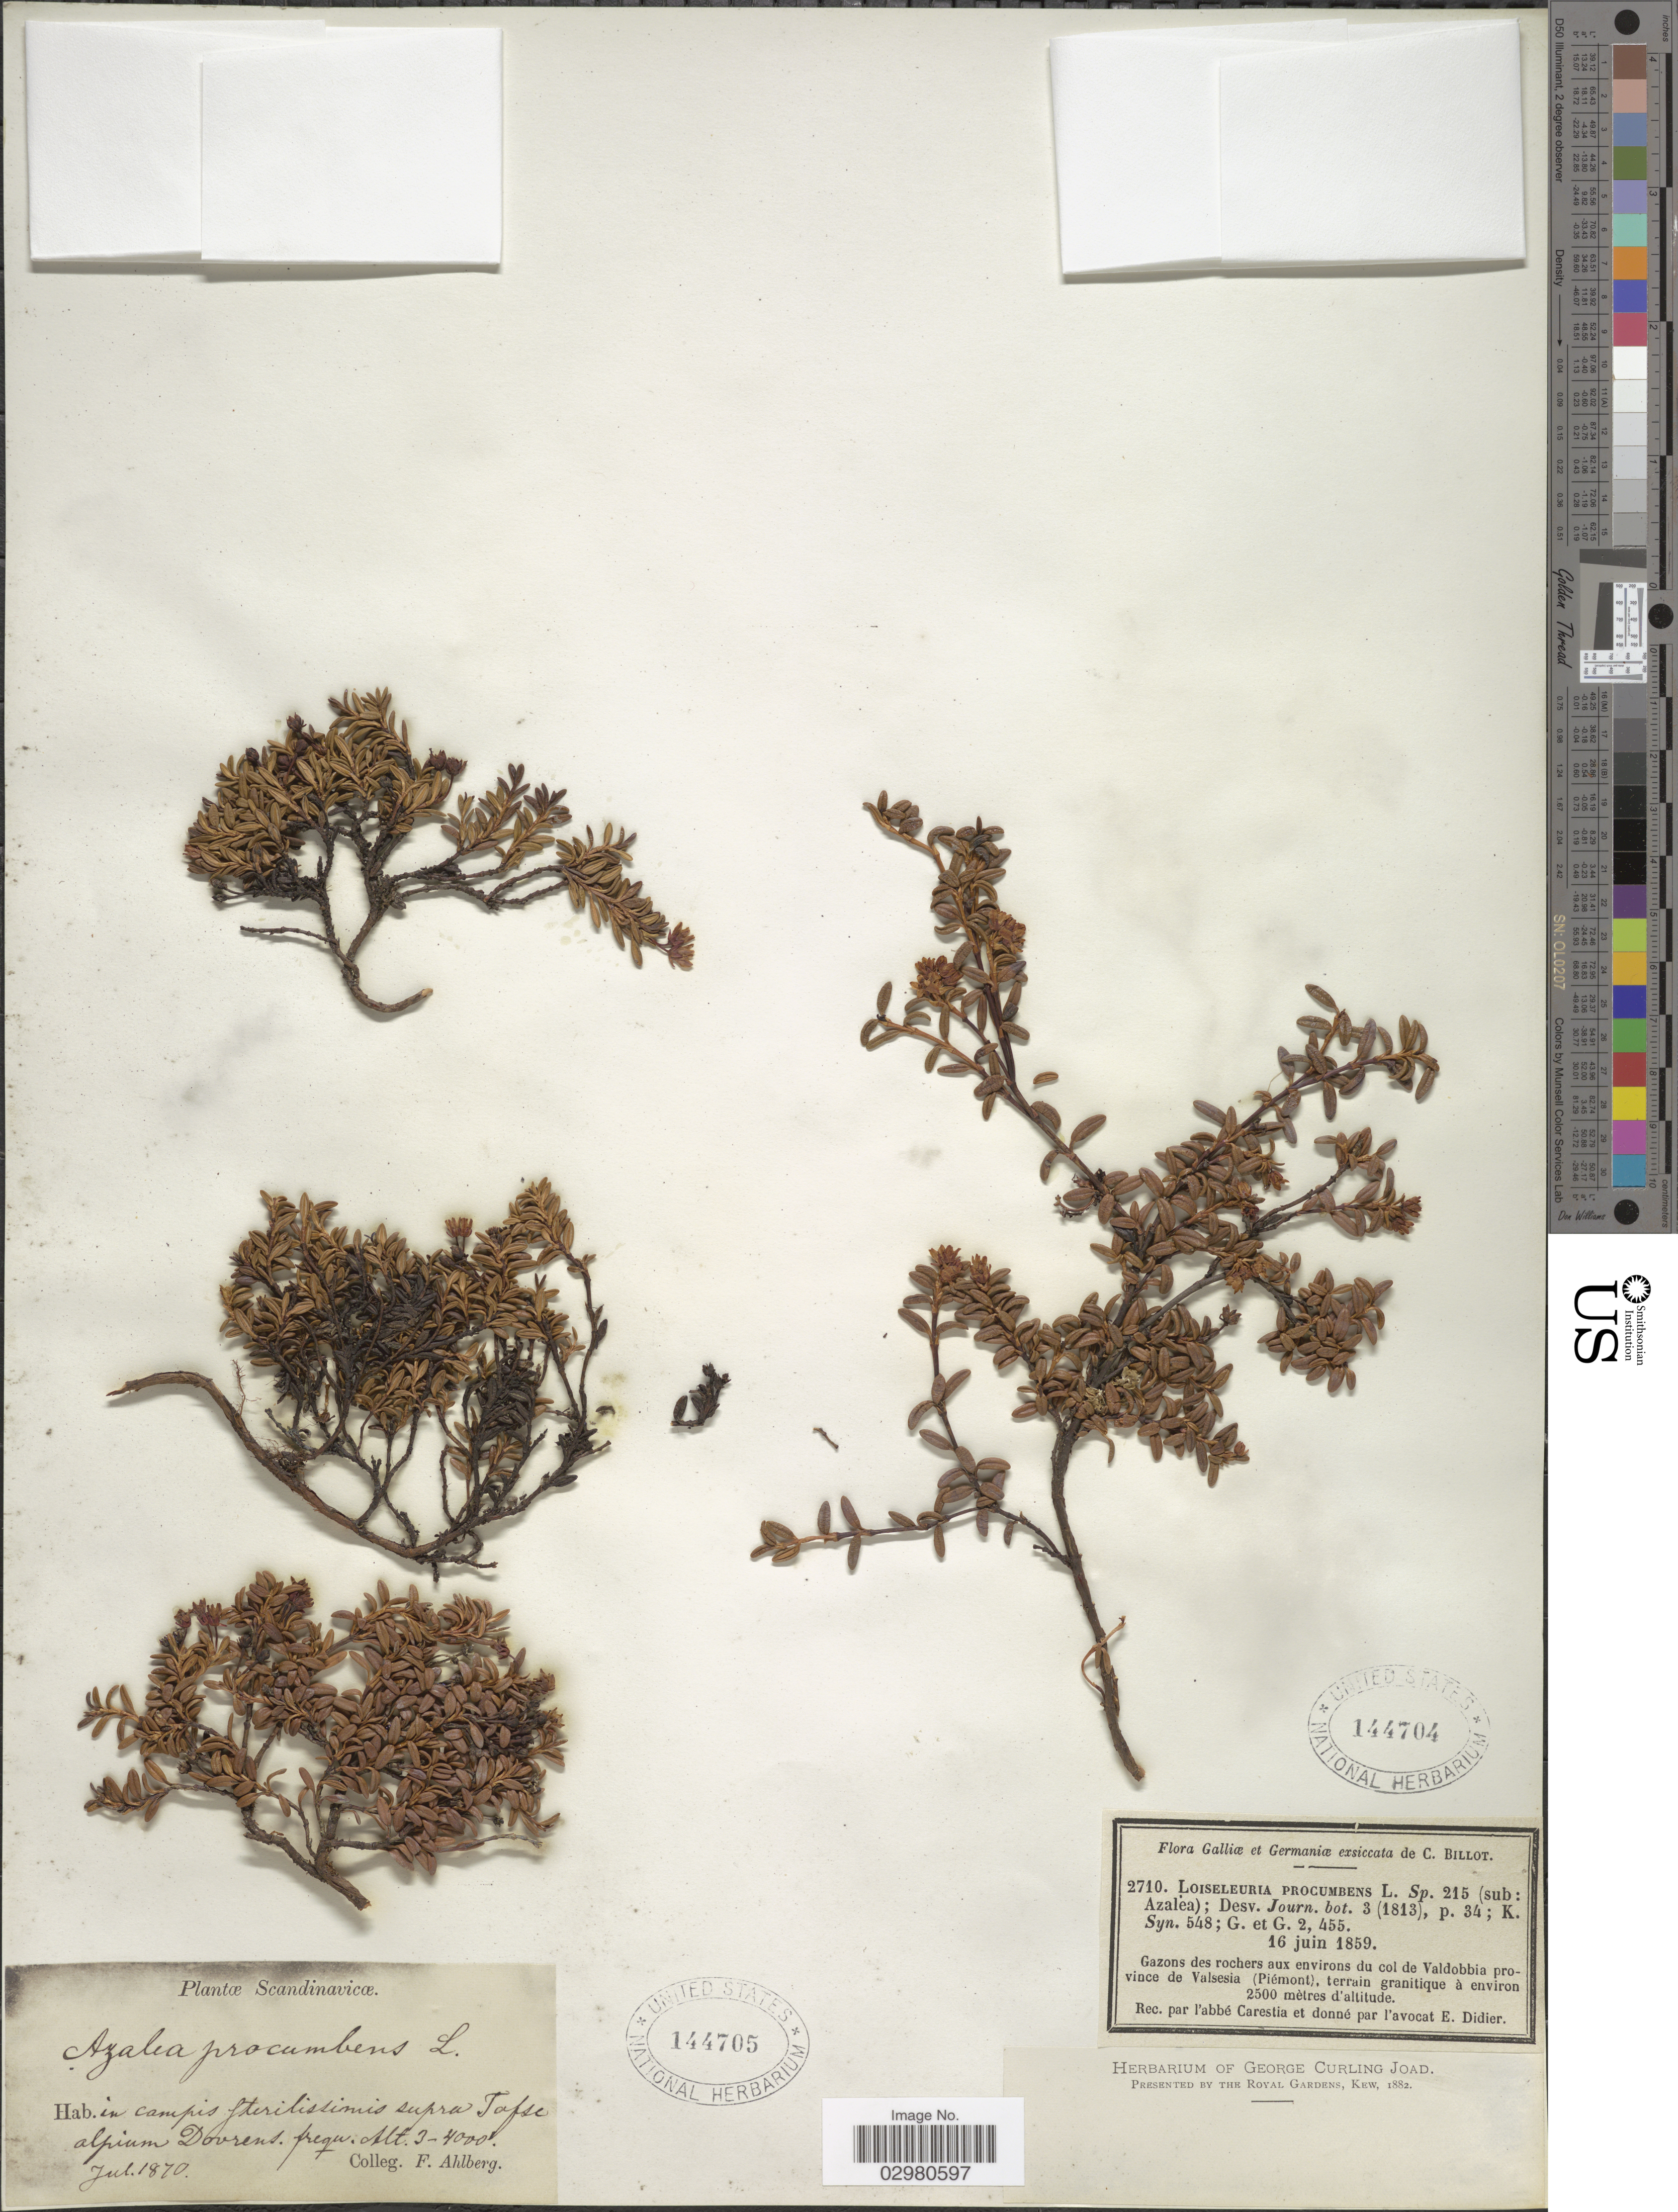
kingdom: Plantae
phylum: Tracheophyta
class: Magnoliopsida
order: Ericales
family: Ericaceae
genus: Loiseleuria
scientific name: Loiseleuria procumbens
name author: (L.) Desv.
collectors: C. Billot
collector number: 2710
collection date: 1859-06-16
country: Italy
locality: Galliæ et Germaniæ. Gazons des rochers aux environs du col de Valdobbia province de Valsesia (Piémont).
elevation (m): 2500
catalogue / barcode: US 144704